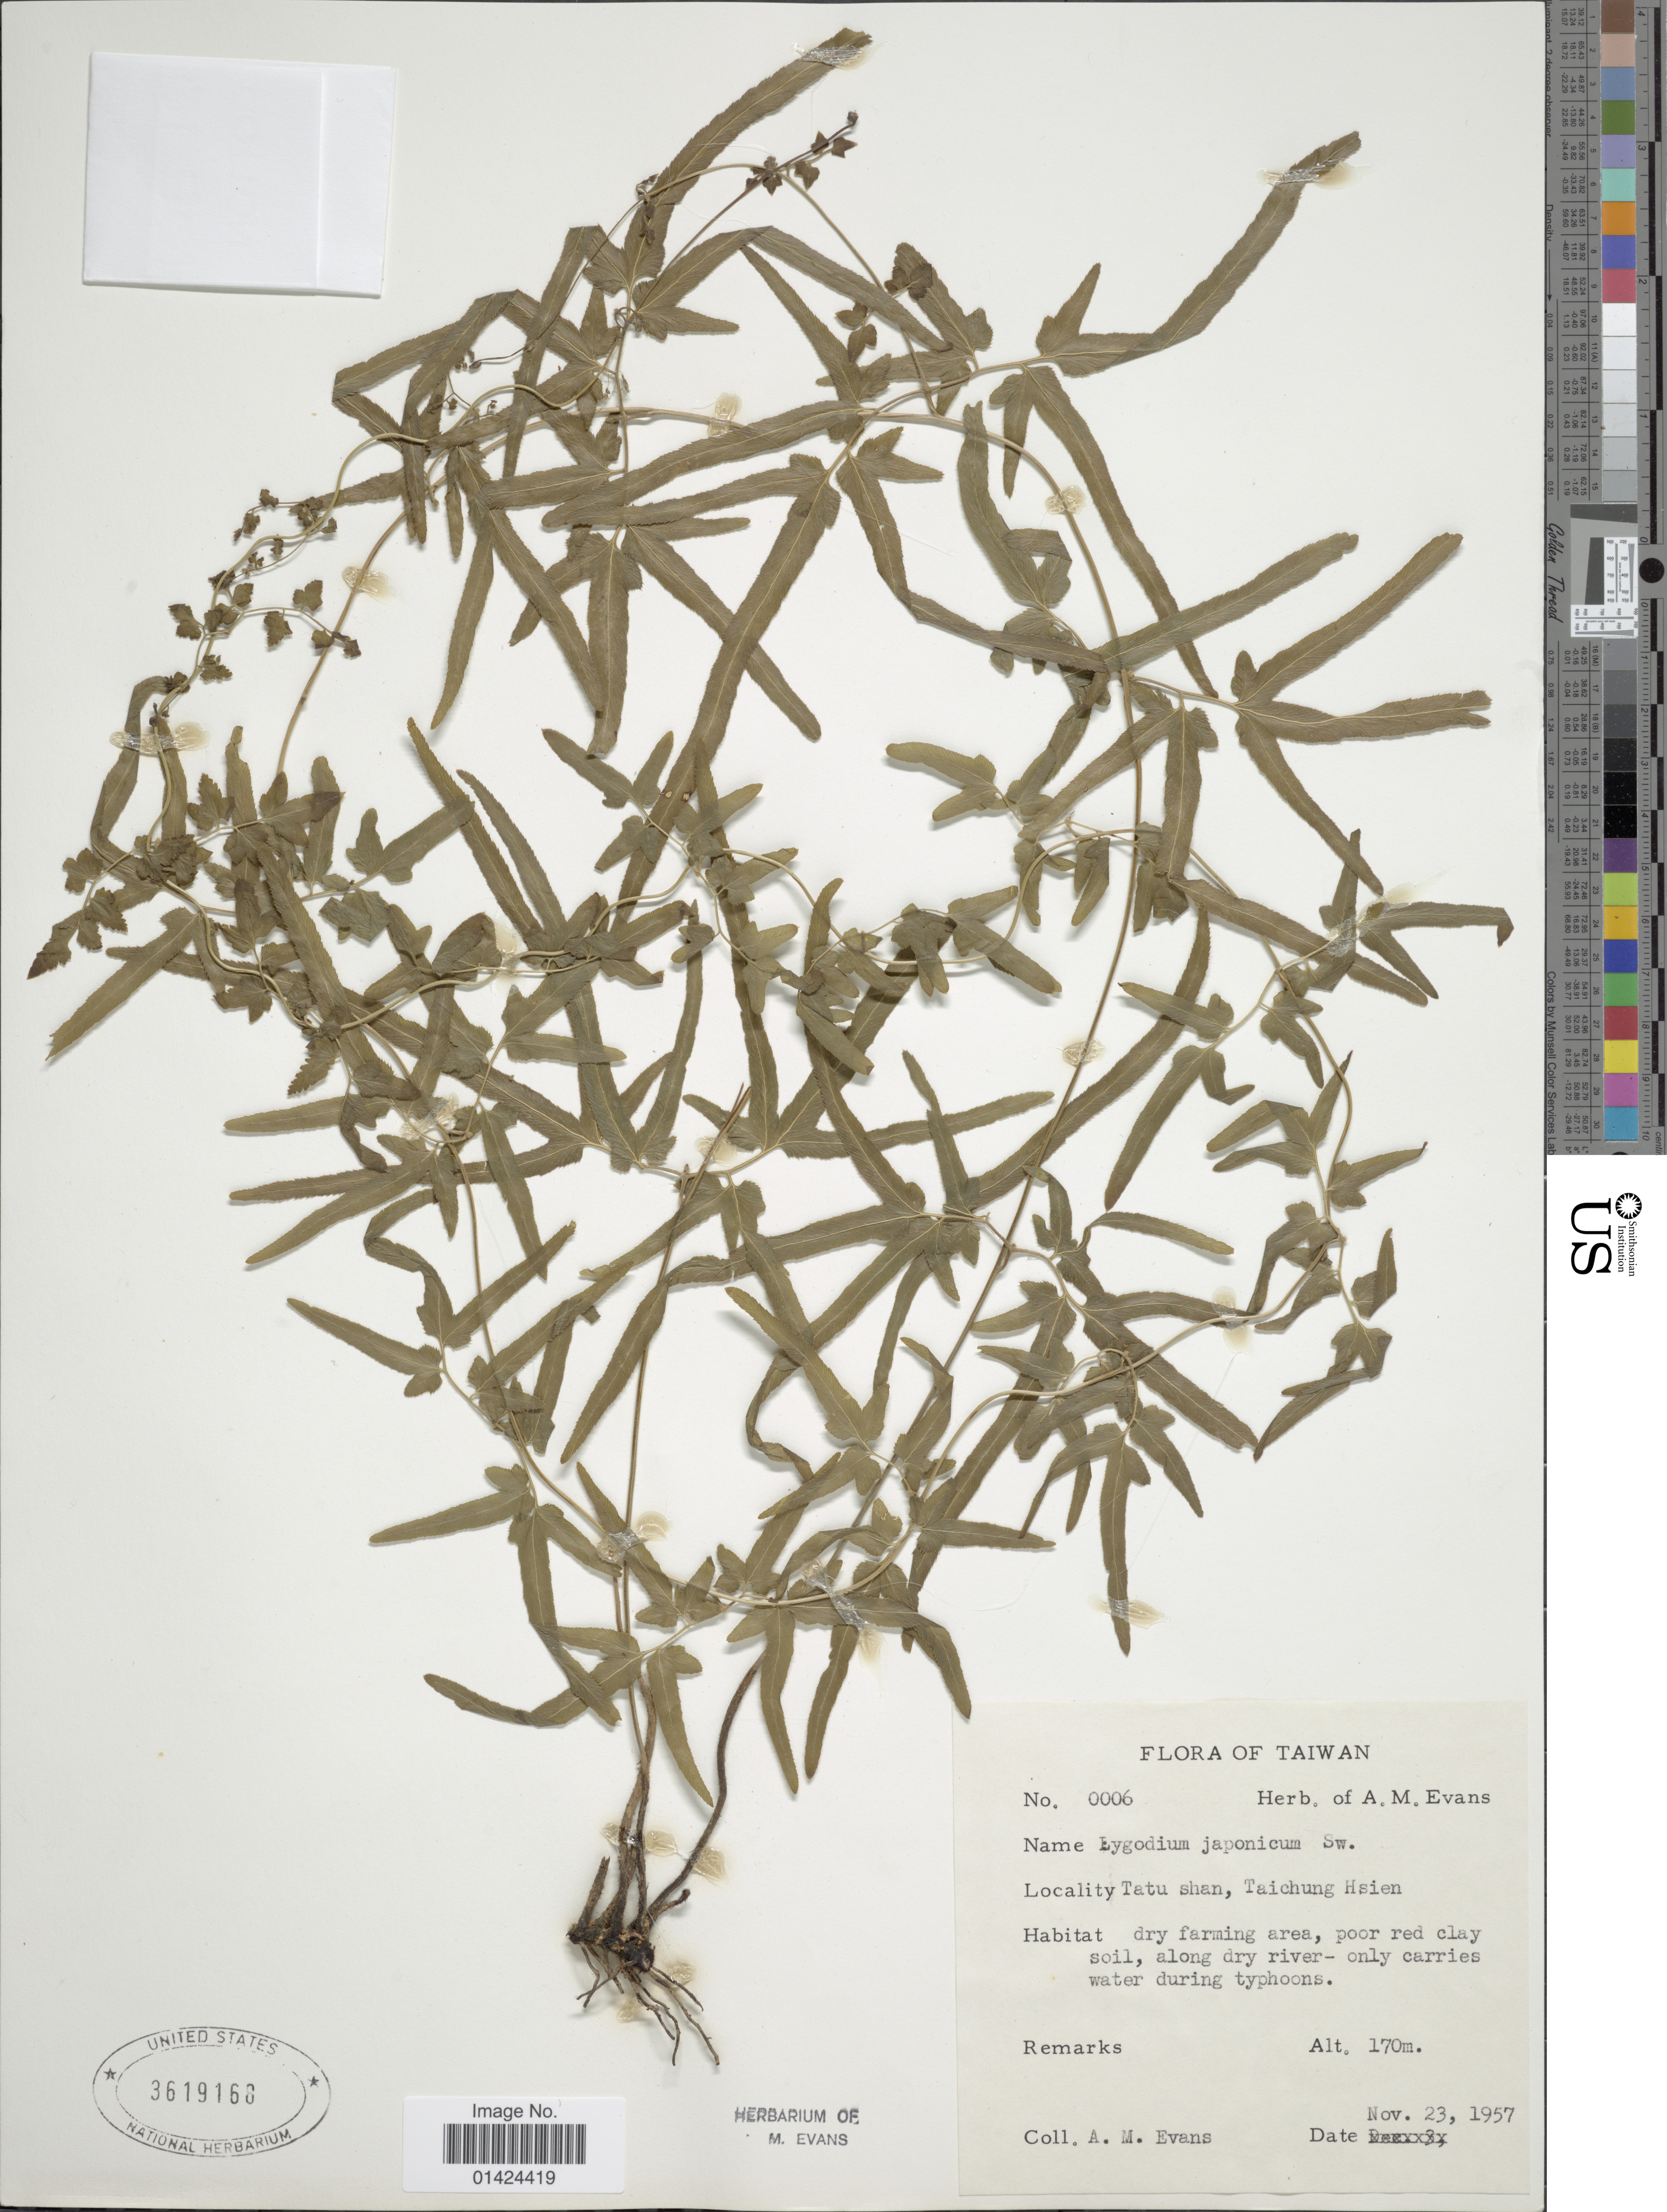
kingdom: Plantae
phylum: Tracheophyta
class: Polypodiopsida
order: Schizaeales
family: Lygodiaceae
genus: Lygodium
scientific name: Lygodium japonicum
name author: (Thunb.) Sw.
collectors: A. M. Evans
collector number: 0006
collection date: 1957-11-23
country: Taiwan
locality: Tatu shan, Taichung Hsien.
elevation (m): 170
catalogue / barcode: US 3619160